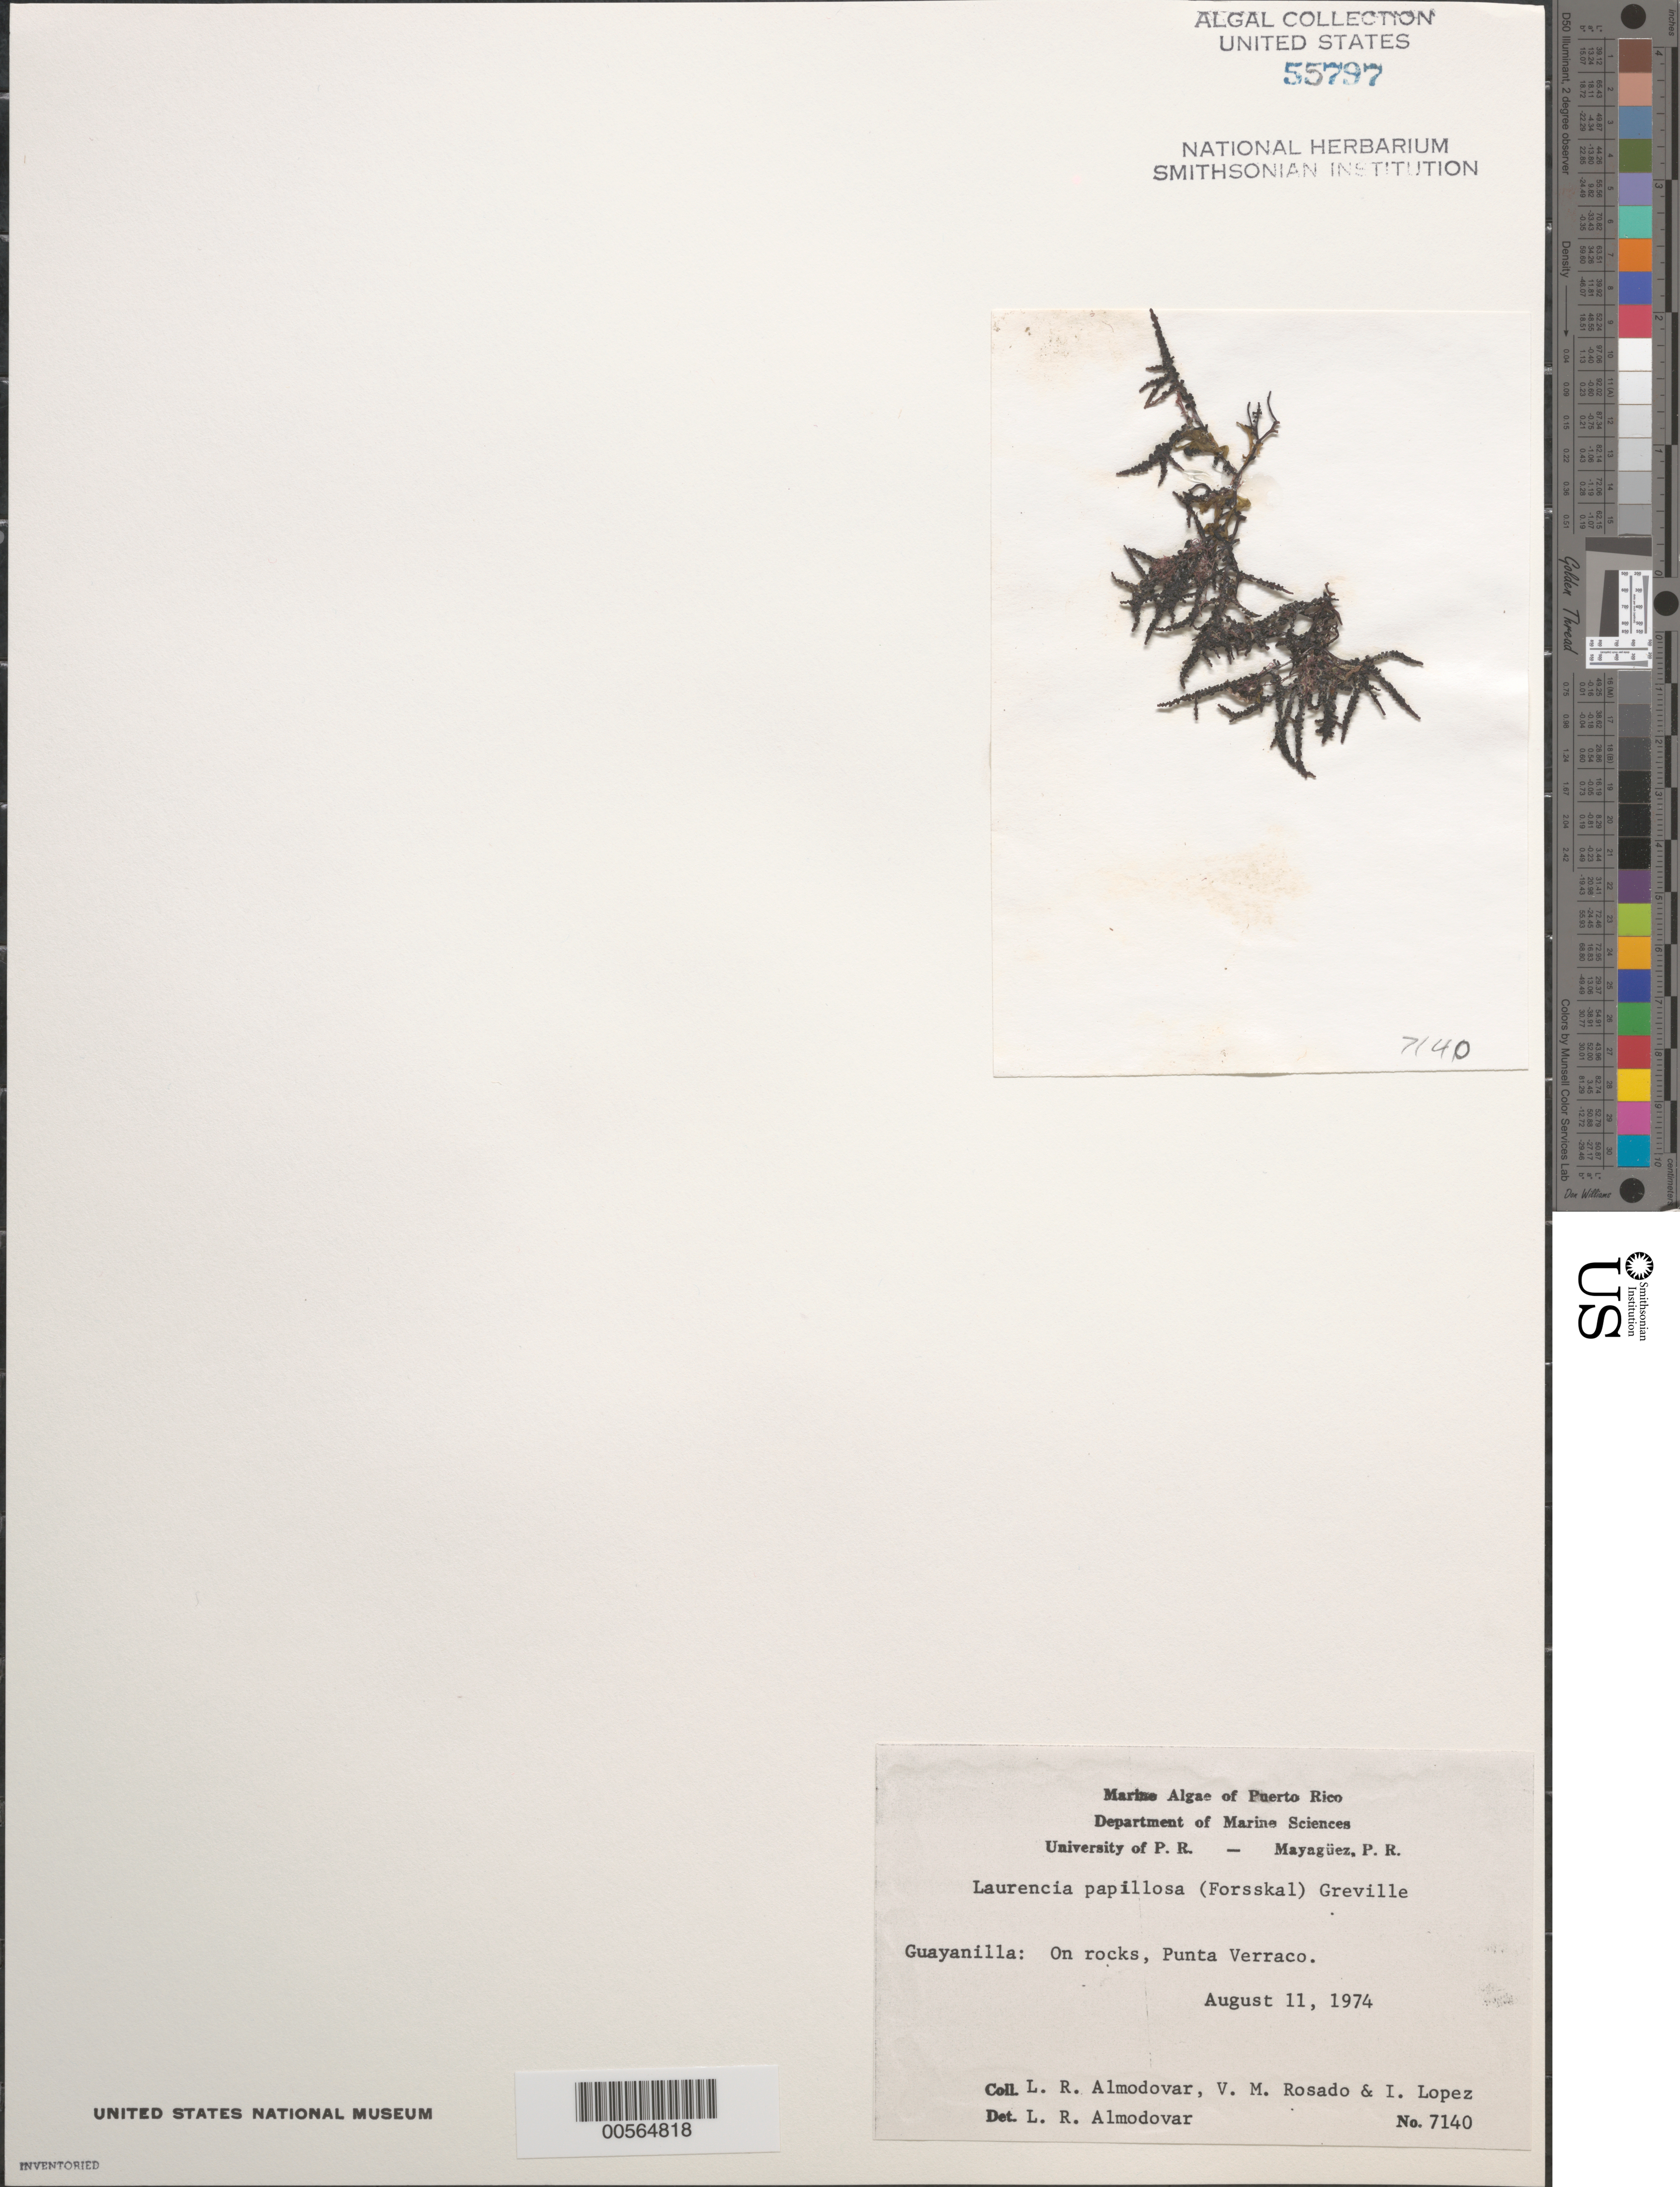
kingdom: Plantae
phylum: Rhodophyta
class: Florideophyceae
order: Ceramiales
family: Rhodomelaceae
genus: Palisada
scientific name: Palisada perforata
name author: (Bory) K.W. Nam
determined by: Algae name updating Project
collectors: L. Almodovar, V. Rosado & I. Lopéz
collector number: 7140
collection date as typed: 11 Aug 1974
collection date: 1974-08-11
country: Puerto Rico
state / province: Guayanilla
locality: Punta verraco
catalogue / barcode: US 55797